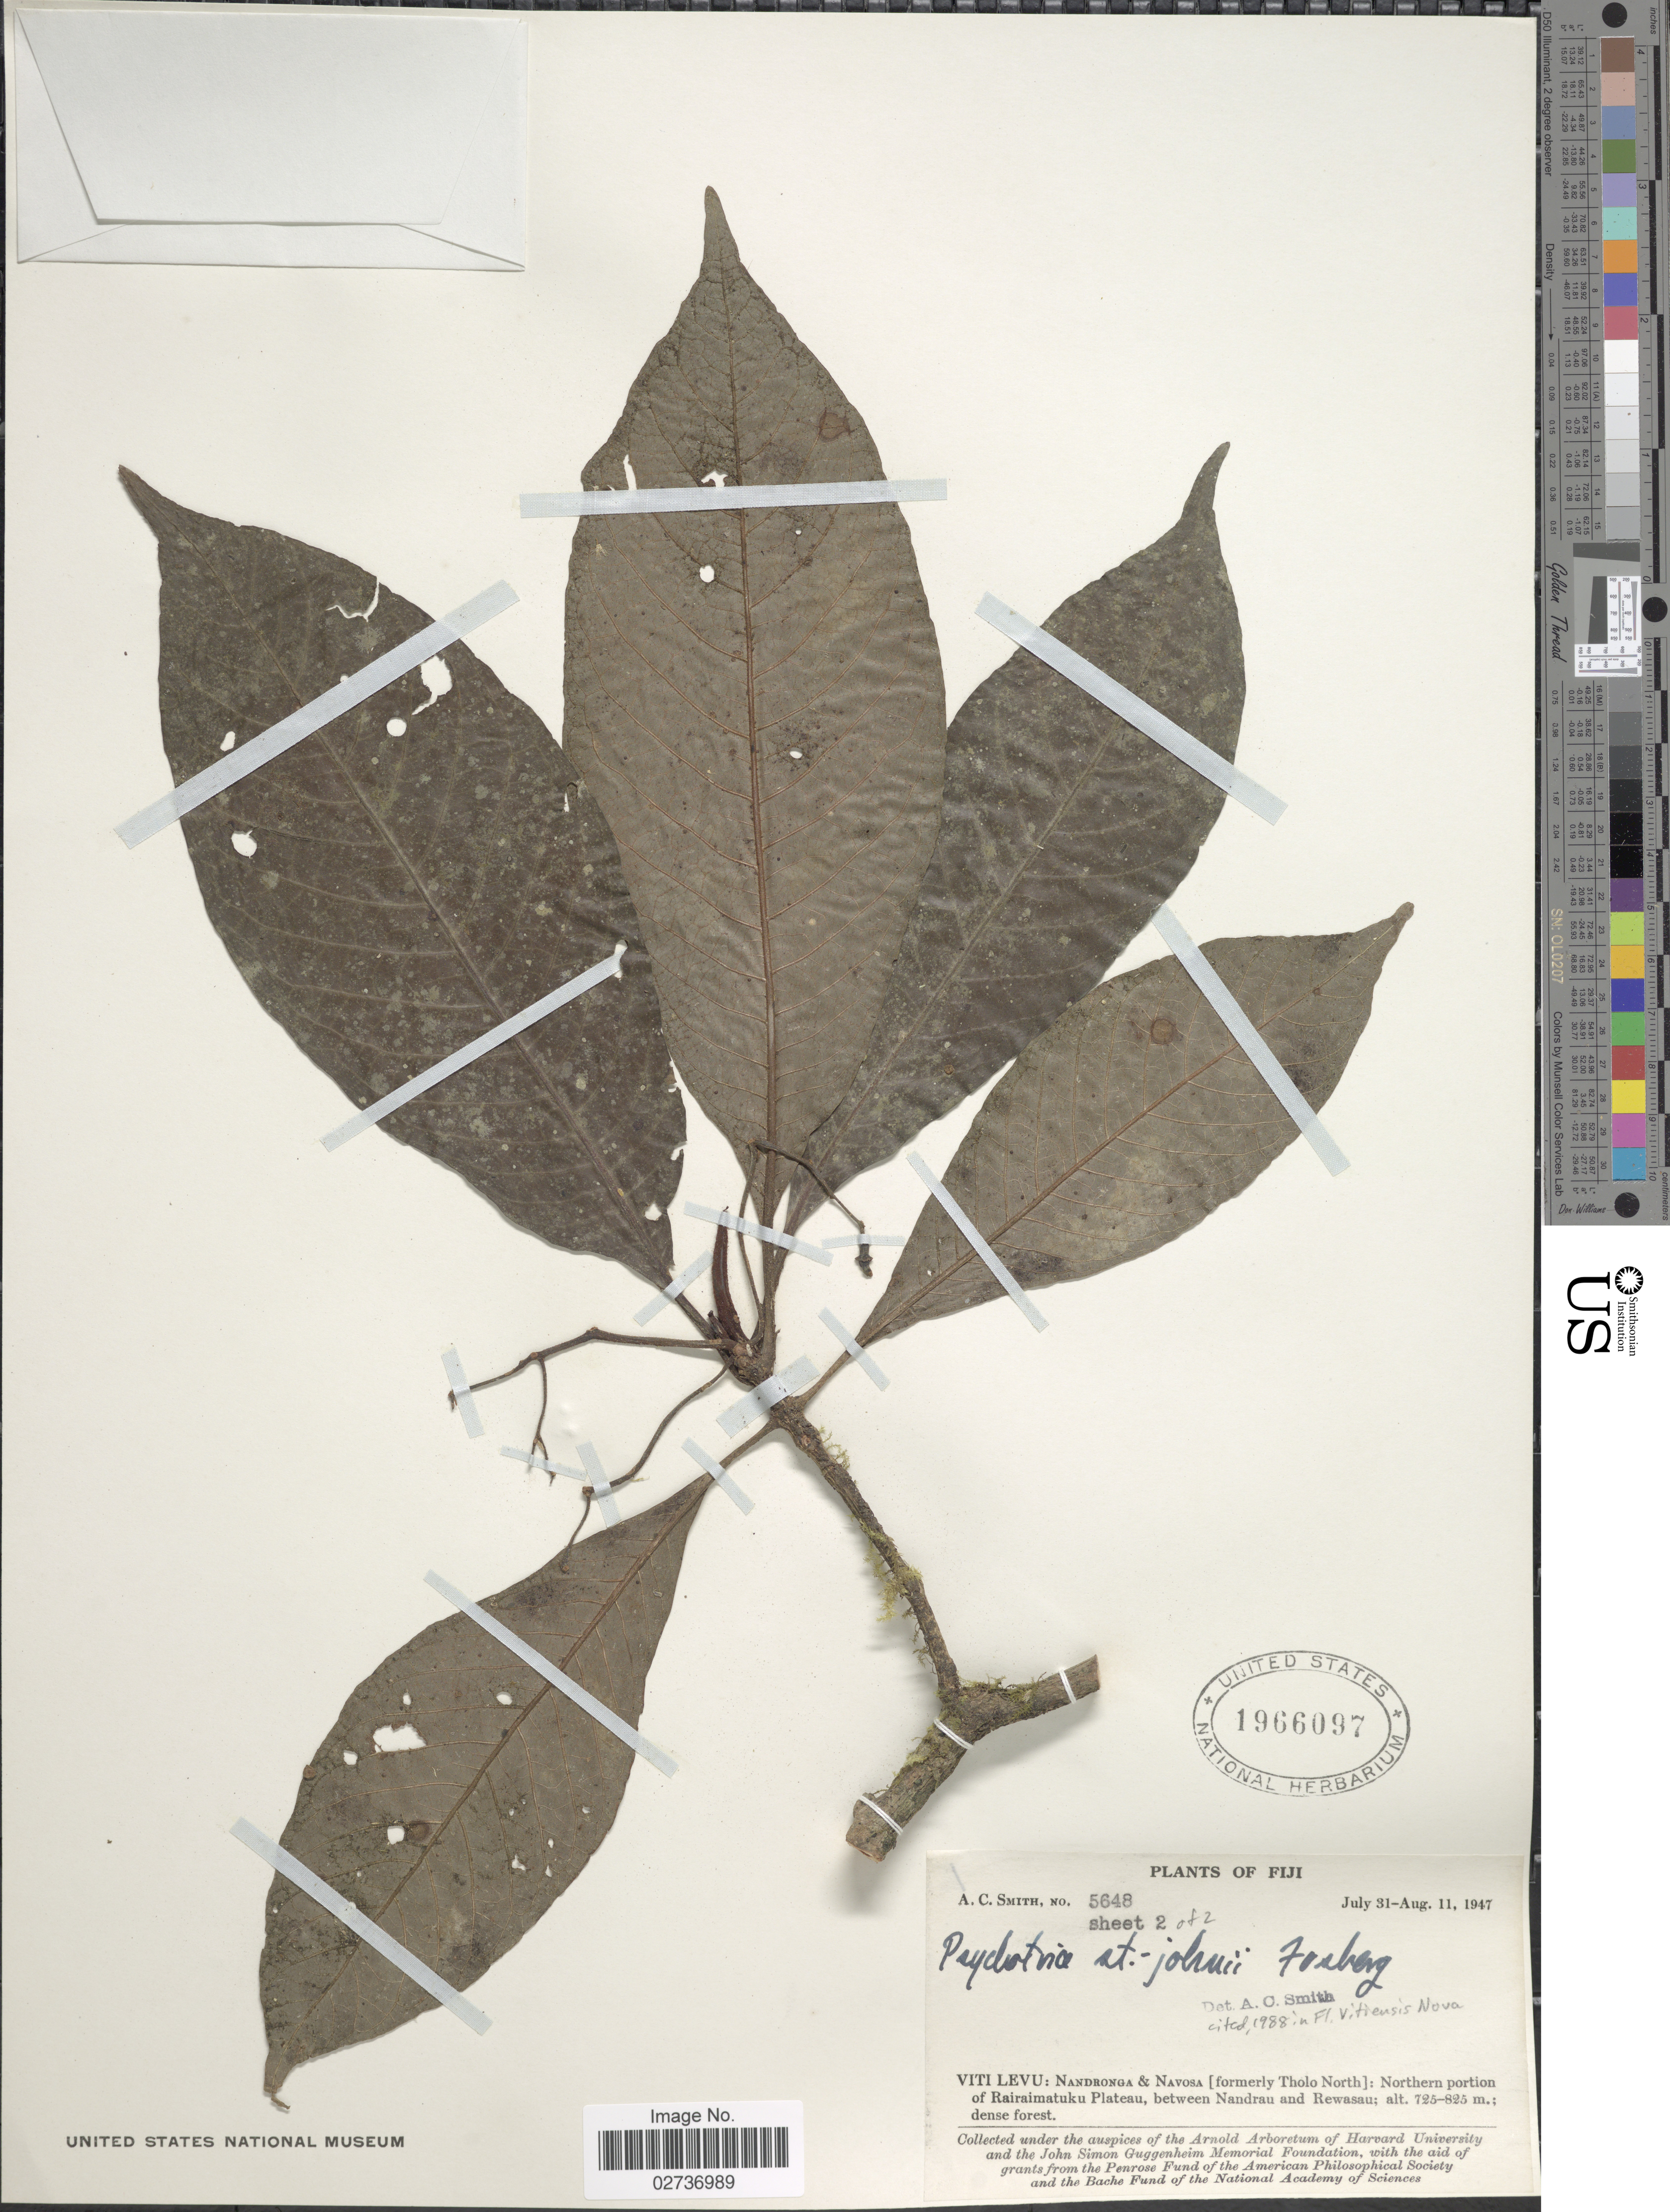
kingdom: Plantae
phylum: Tracheophyta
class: Magnoliopsida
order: Gentianales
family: Rubiaceae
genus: Psychotria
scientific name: Psychotria st.-johnii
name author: Fosberg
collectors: A. C. Smith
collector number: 5648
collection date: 1947-07-31/1947-08-11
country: Fiji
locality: Viti Levu: Nandronga & Navosa [formerly Tholo North]: Northern portion of Rairaimatuku Plateau, between Nandrau and Rewasau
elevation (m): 725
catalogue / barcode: US 1966097